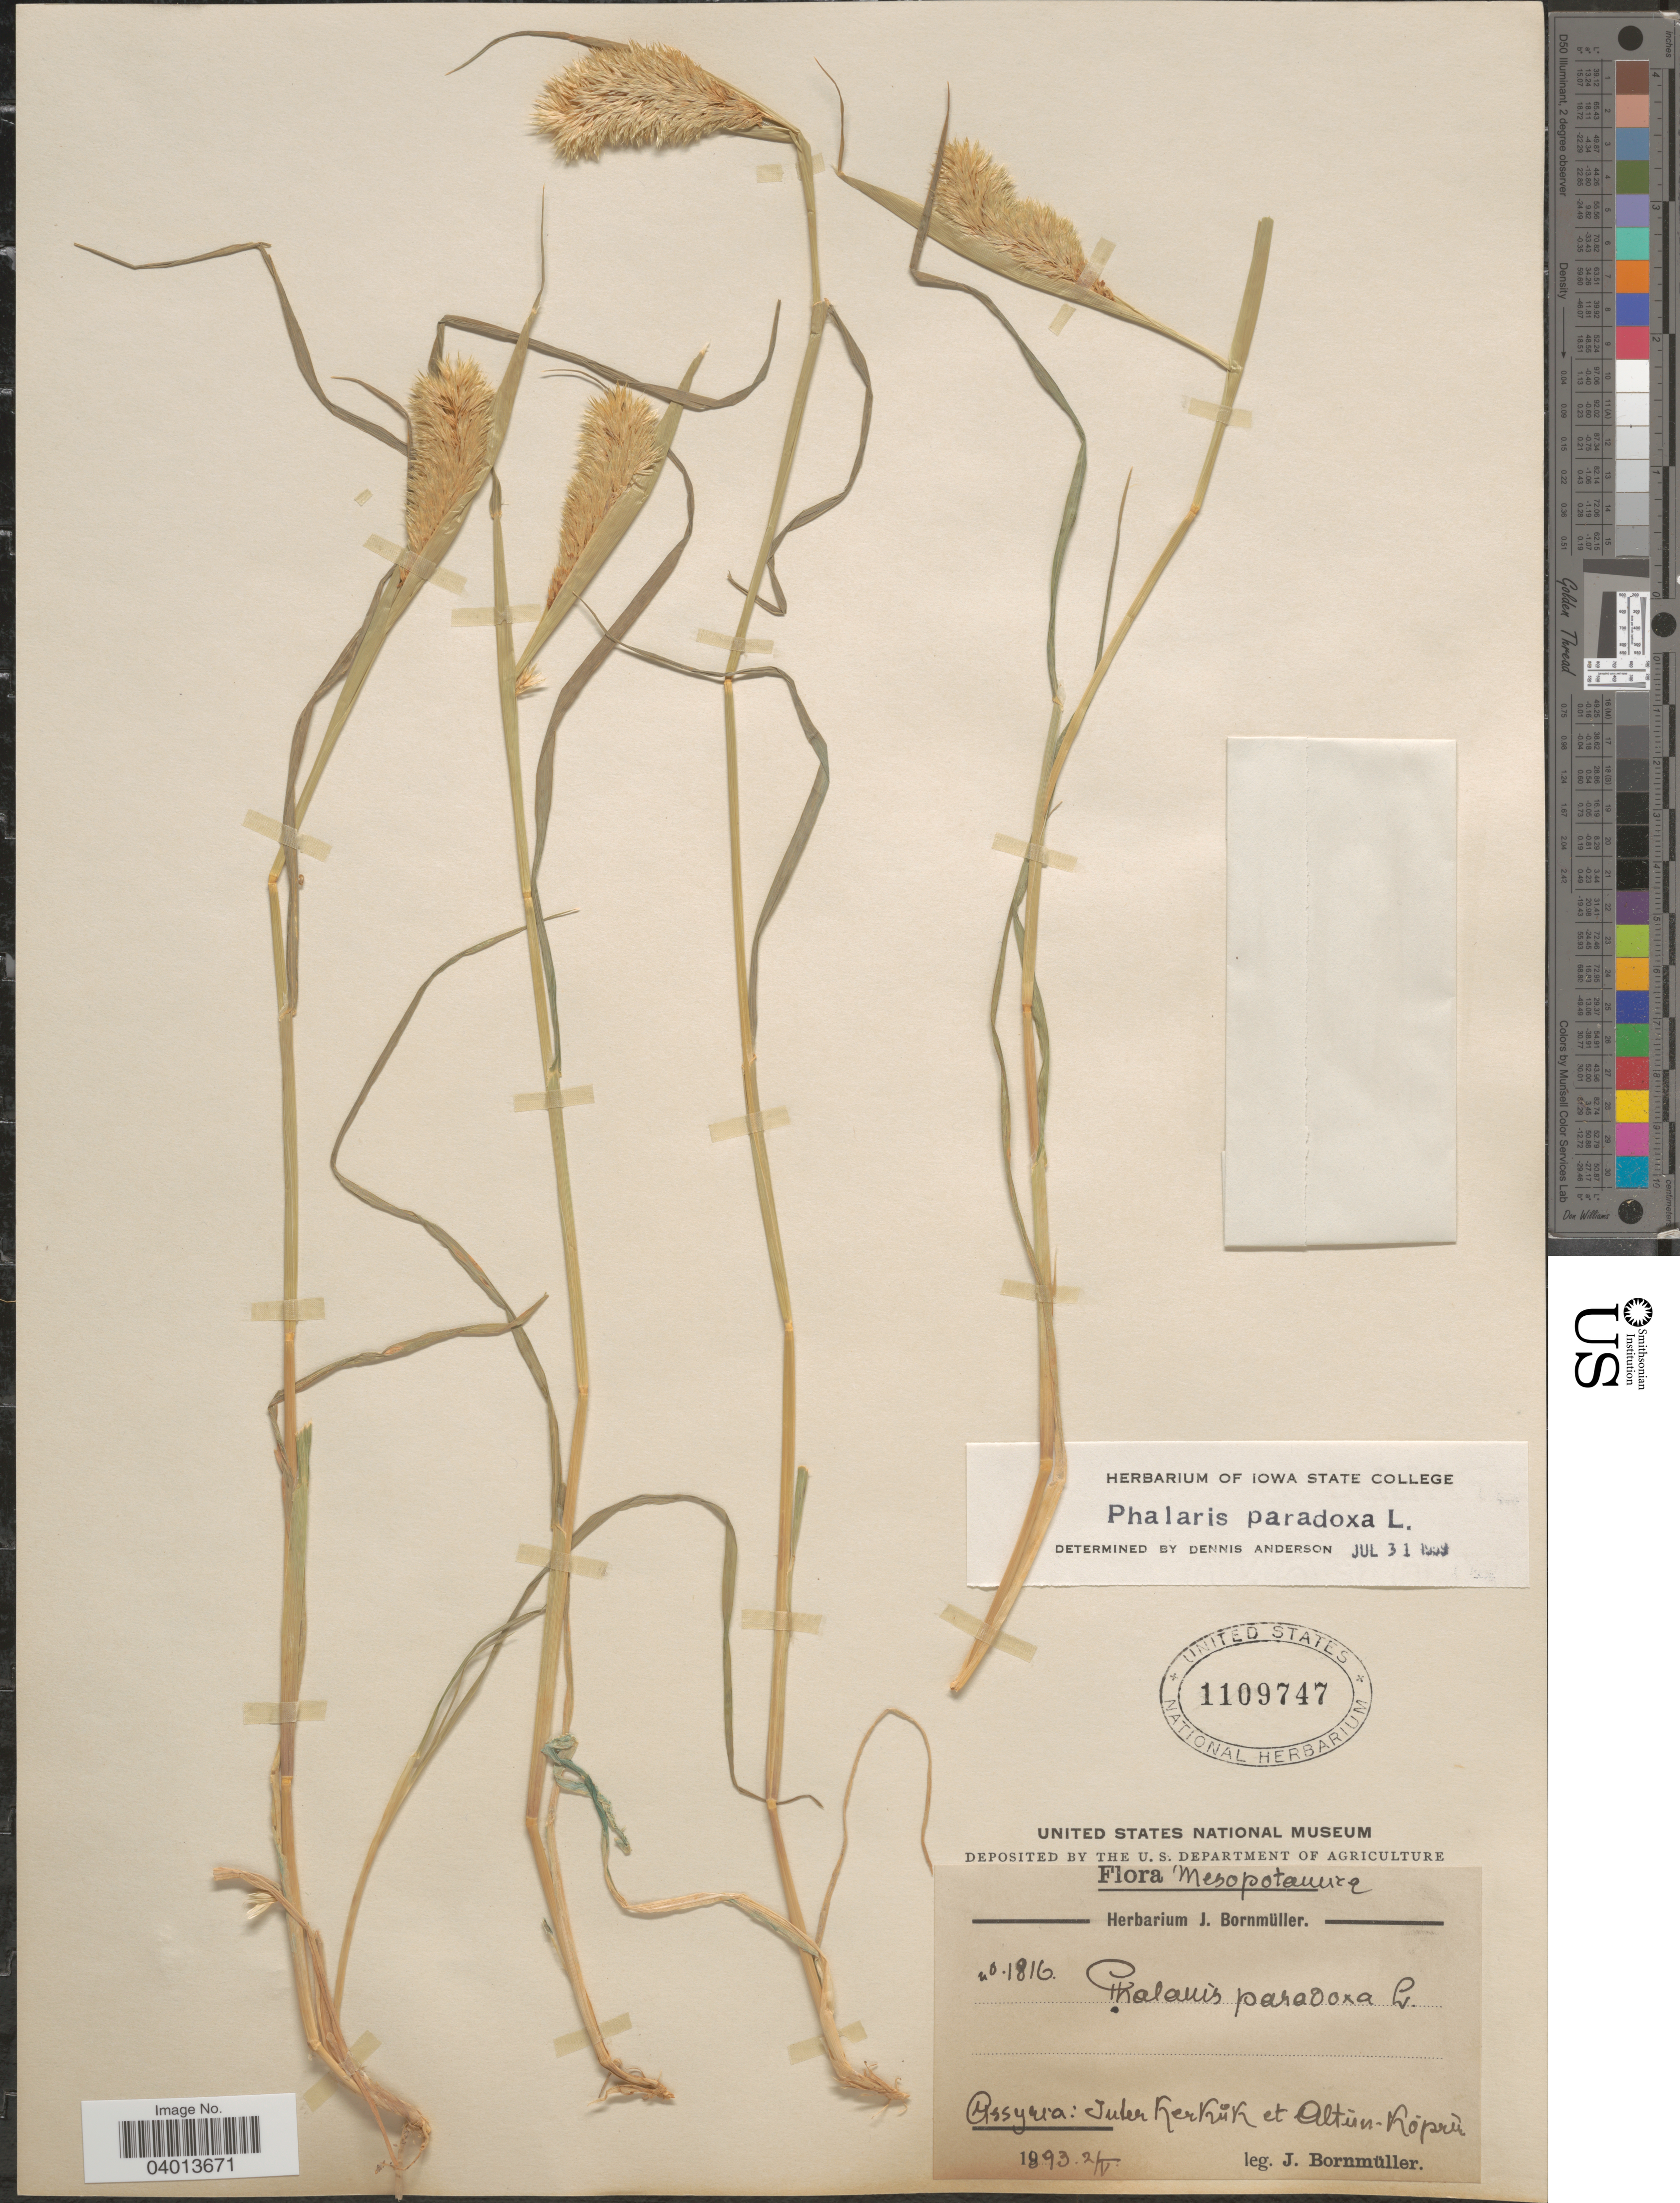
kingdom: Plantae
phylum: Tracheophyta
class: Liliopsida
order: Poales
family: Poaceae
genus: Phalaris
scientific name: Phalaris paradoxa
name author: L.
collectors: J. Bornmüller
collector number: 1816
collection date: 1893-05-02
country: Turkey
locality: Mesopotamia. Assyrra: Inter Kerkůk et Altūn-Kōprū.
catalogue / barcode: US 1109747